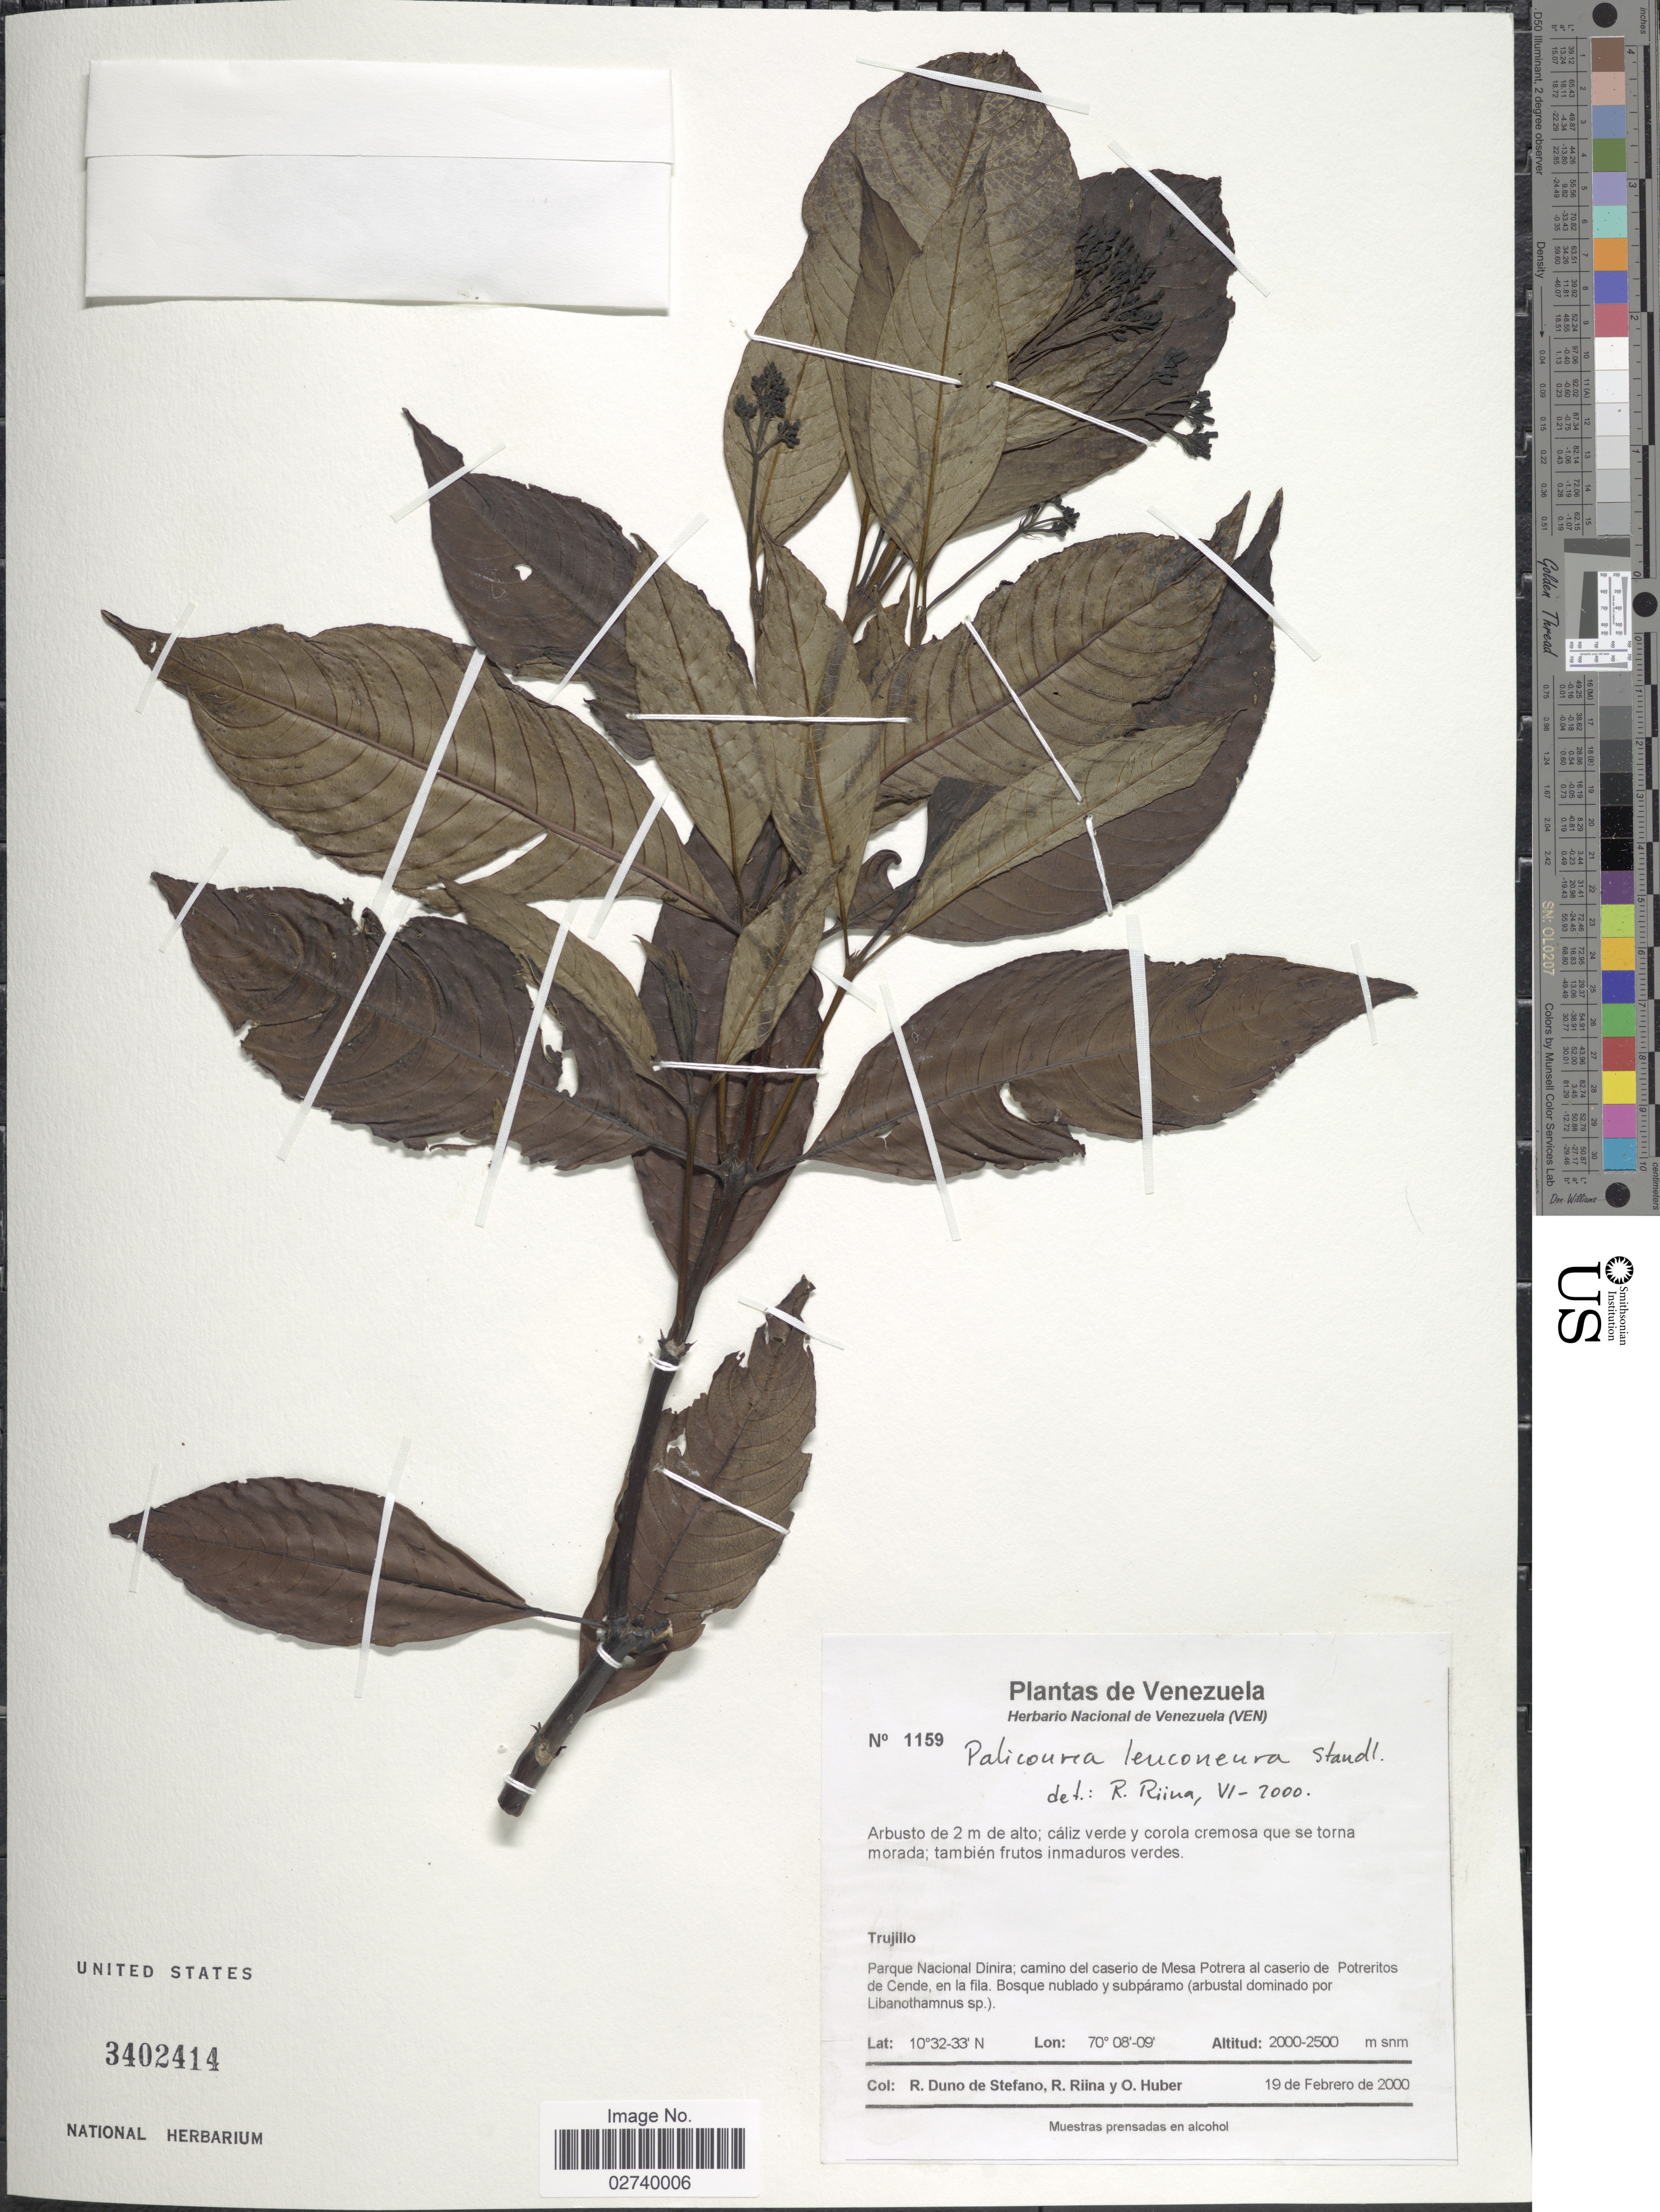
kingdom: Plantae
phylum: Tracheophyta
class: Magnoliopsida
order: Gentianales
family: Rubiaceae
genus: Palicourea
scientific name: Palicourea leuconeura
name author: Standl.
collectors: R. Duno de Stefano, R. Riina & O. Huber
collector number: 1159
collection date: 2000-02-19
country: Venezuela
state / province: Trujillo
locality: Parque Nacional Dinira; camino del caserio de Mesa Potrera al caserio de Potreritos de Cende, en la fila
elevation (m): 2000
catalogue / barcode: US 3402414